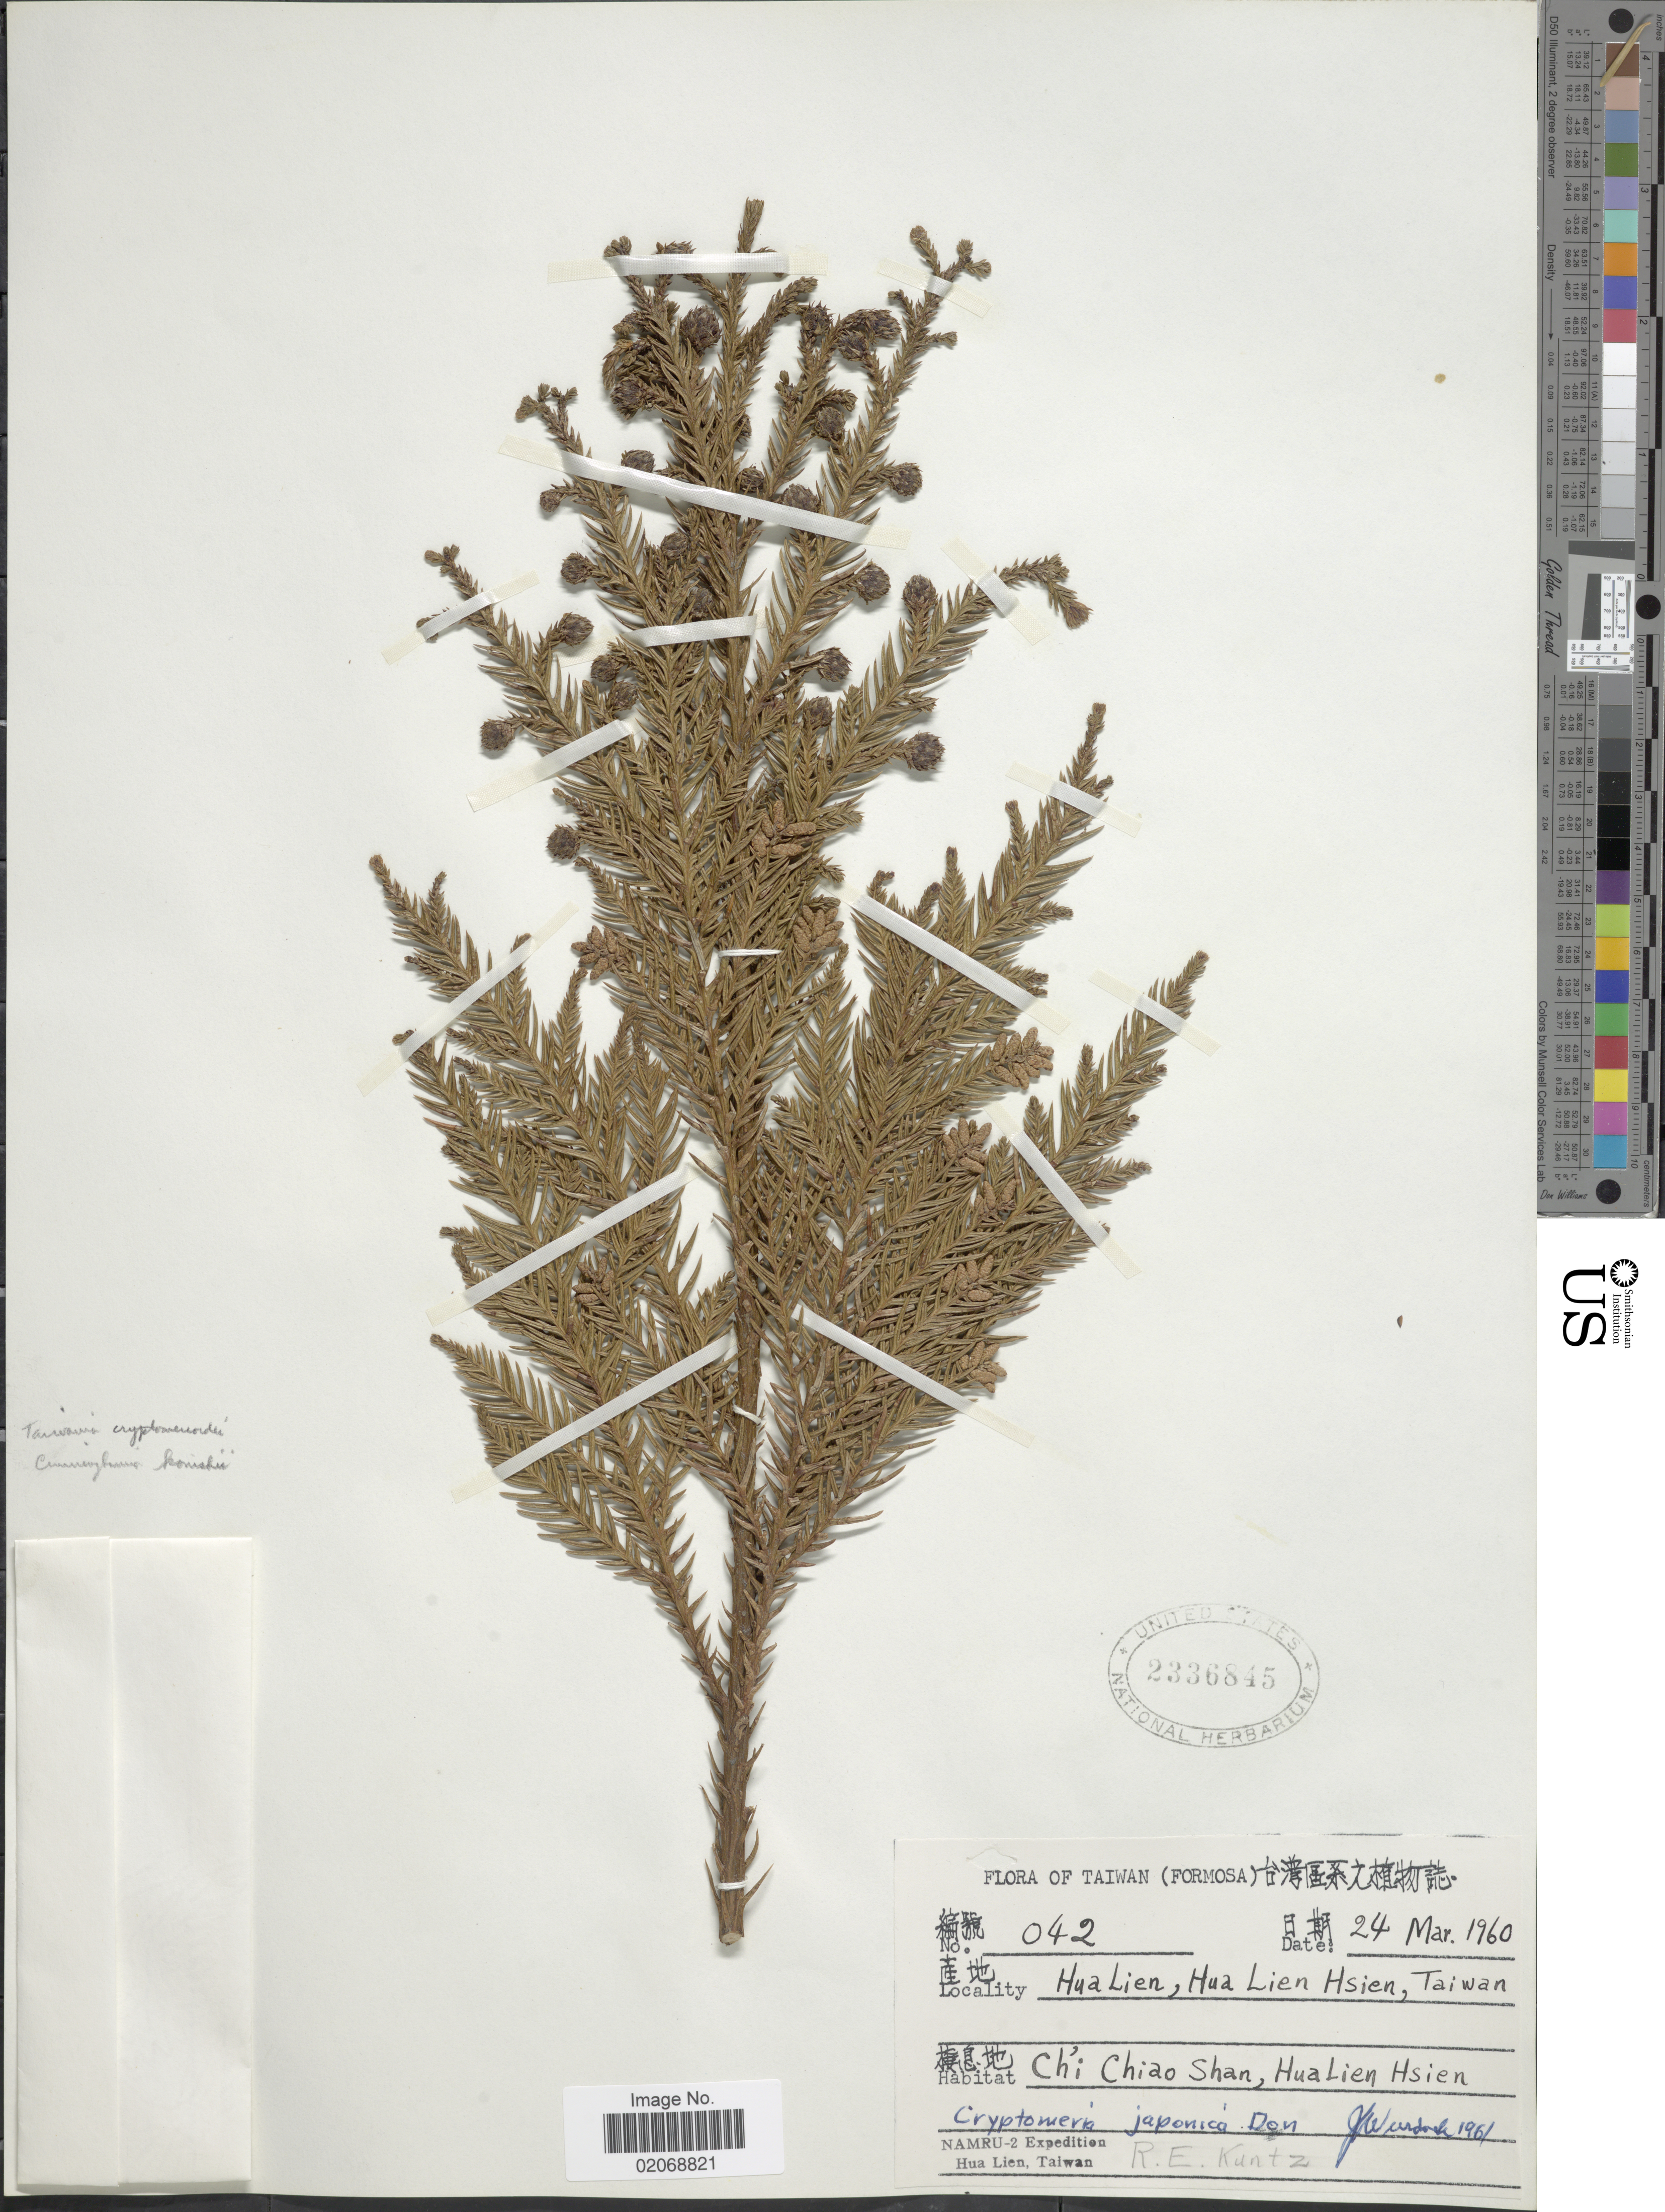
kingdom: Plantae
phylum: Tracheophyta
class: Pinopsida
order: Pinales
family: Cupressaceae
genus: Cryptomeria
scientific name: Cryptomeria japonica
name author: (Thunb. ex L. f.) D. Don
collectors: R. E. Kuntz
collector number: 042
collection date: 1960-03-24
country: Taiwan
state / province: Hualien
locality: Chi Chiao Shan, Hualien Hsien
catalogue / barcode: US 2336845